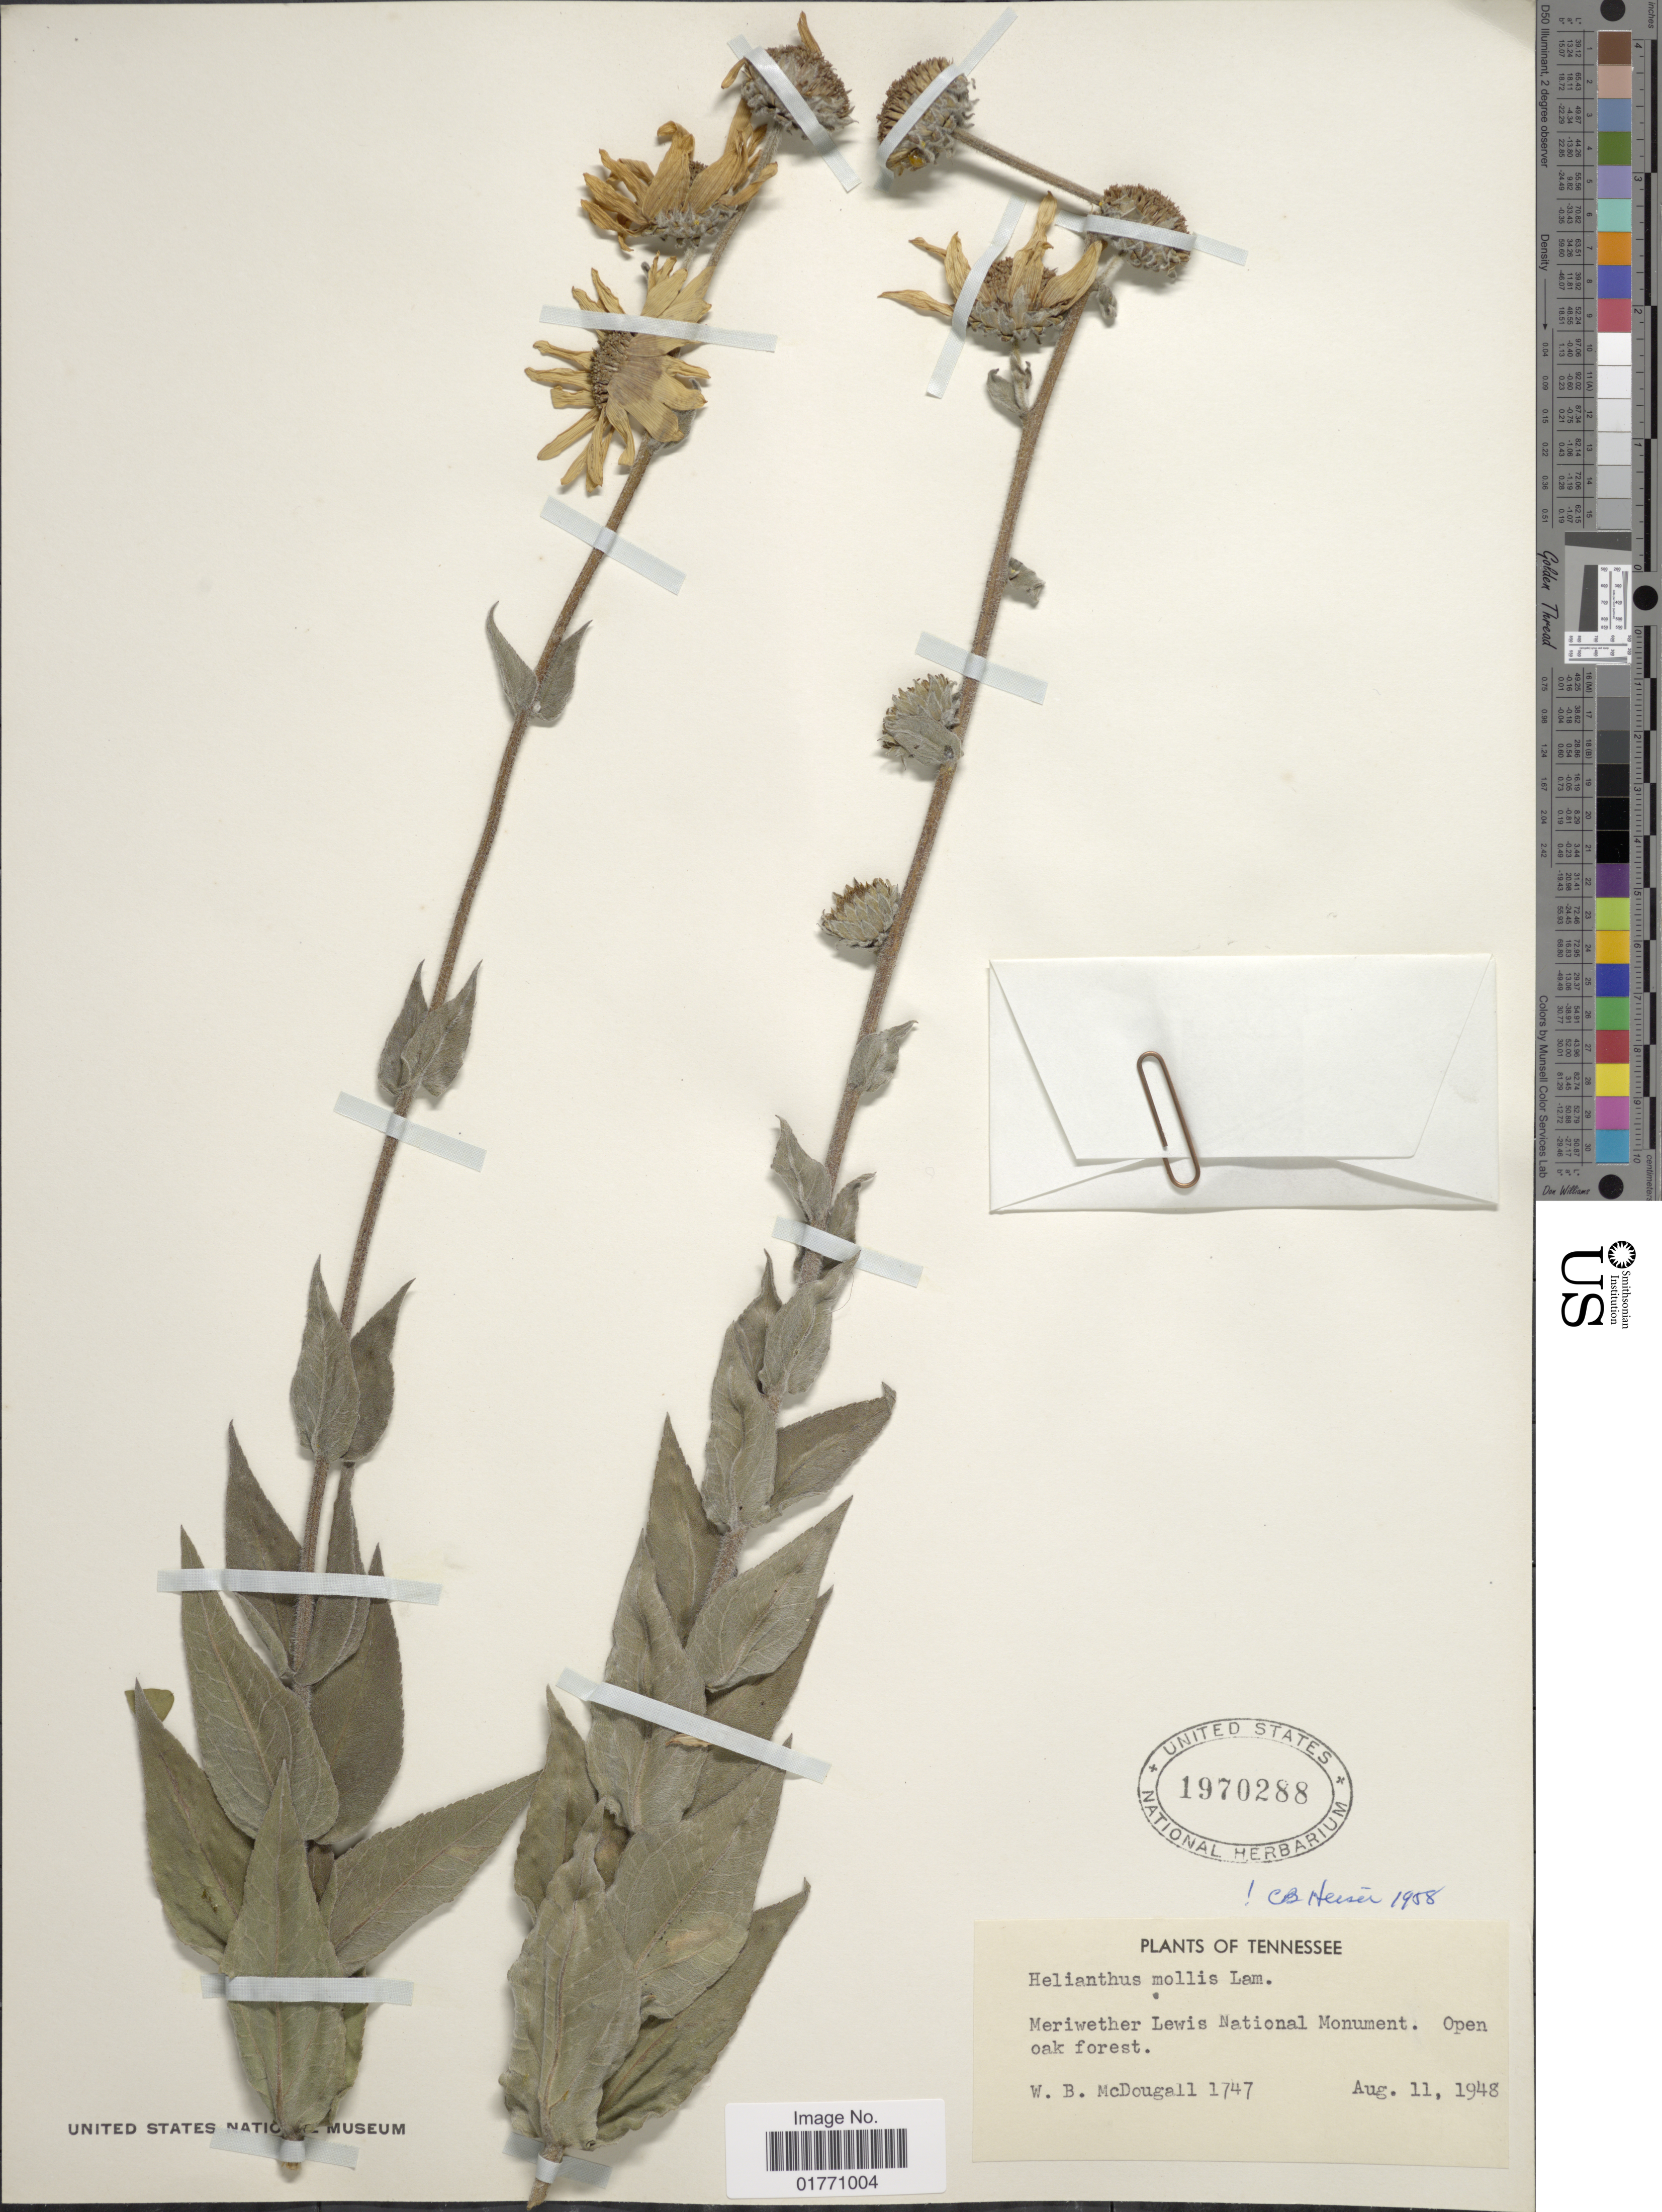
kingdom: Plantae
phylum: Tracheophyta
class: Magnoliopsida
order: Asterales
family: Asteraceae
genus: Helianthus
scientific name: Helianthus mollis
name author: Lam.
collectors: W. B. McDougall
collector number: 1747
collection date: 1948-08-11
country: United States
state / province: Tennessee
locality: Meriwether Lewis National Monument, open oak forest.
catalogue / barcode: US 1970288